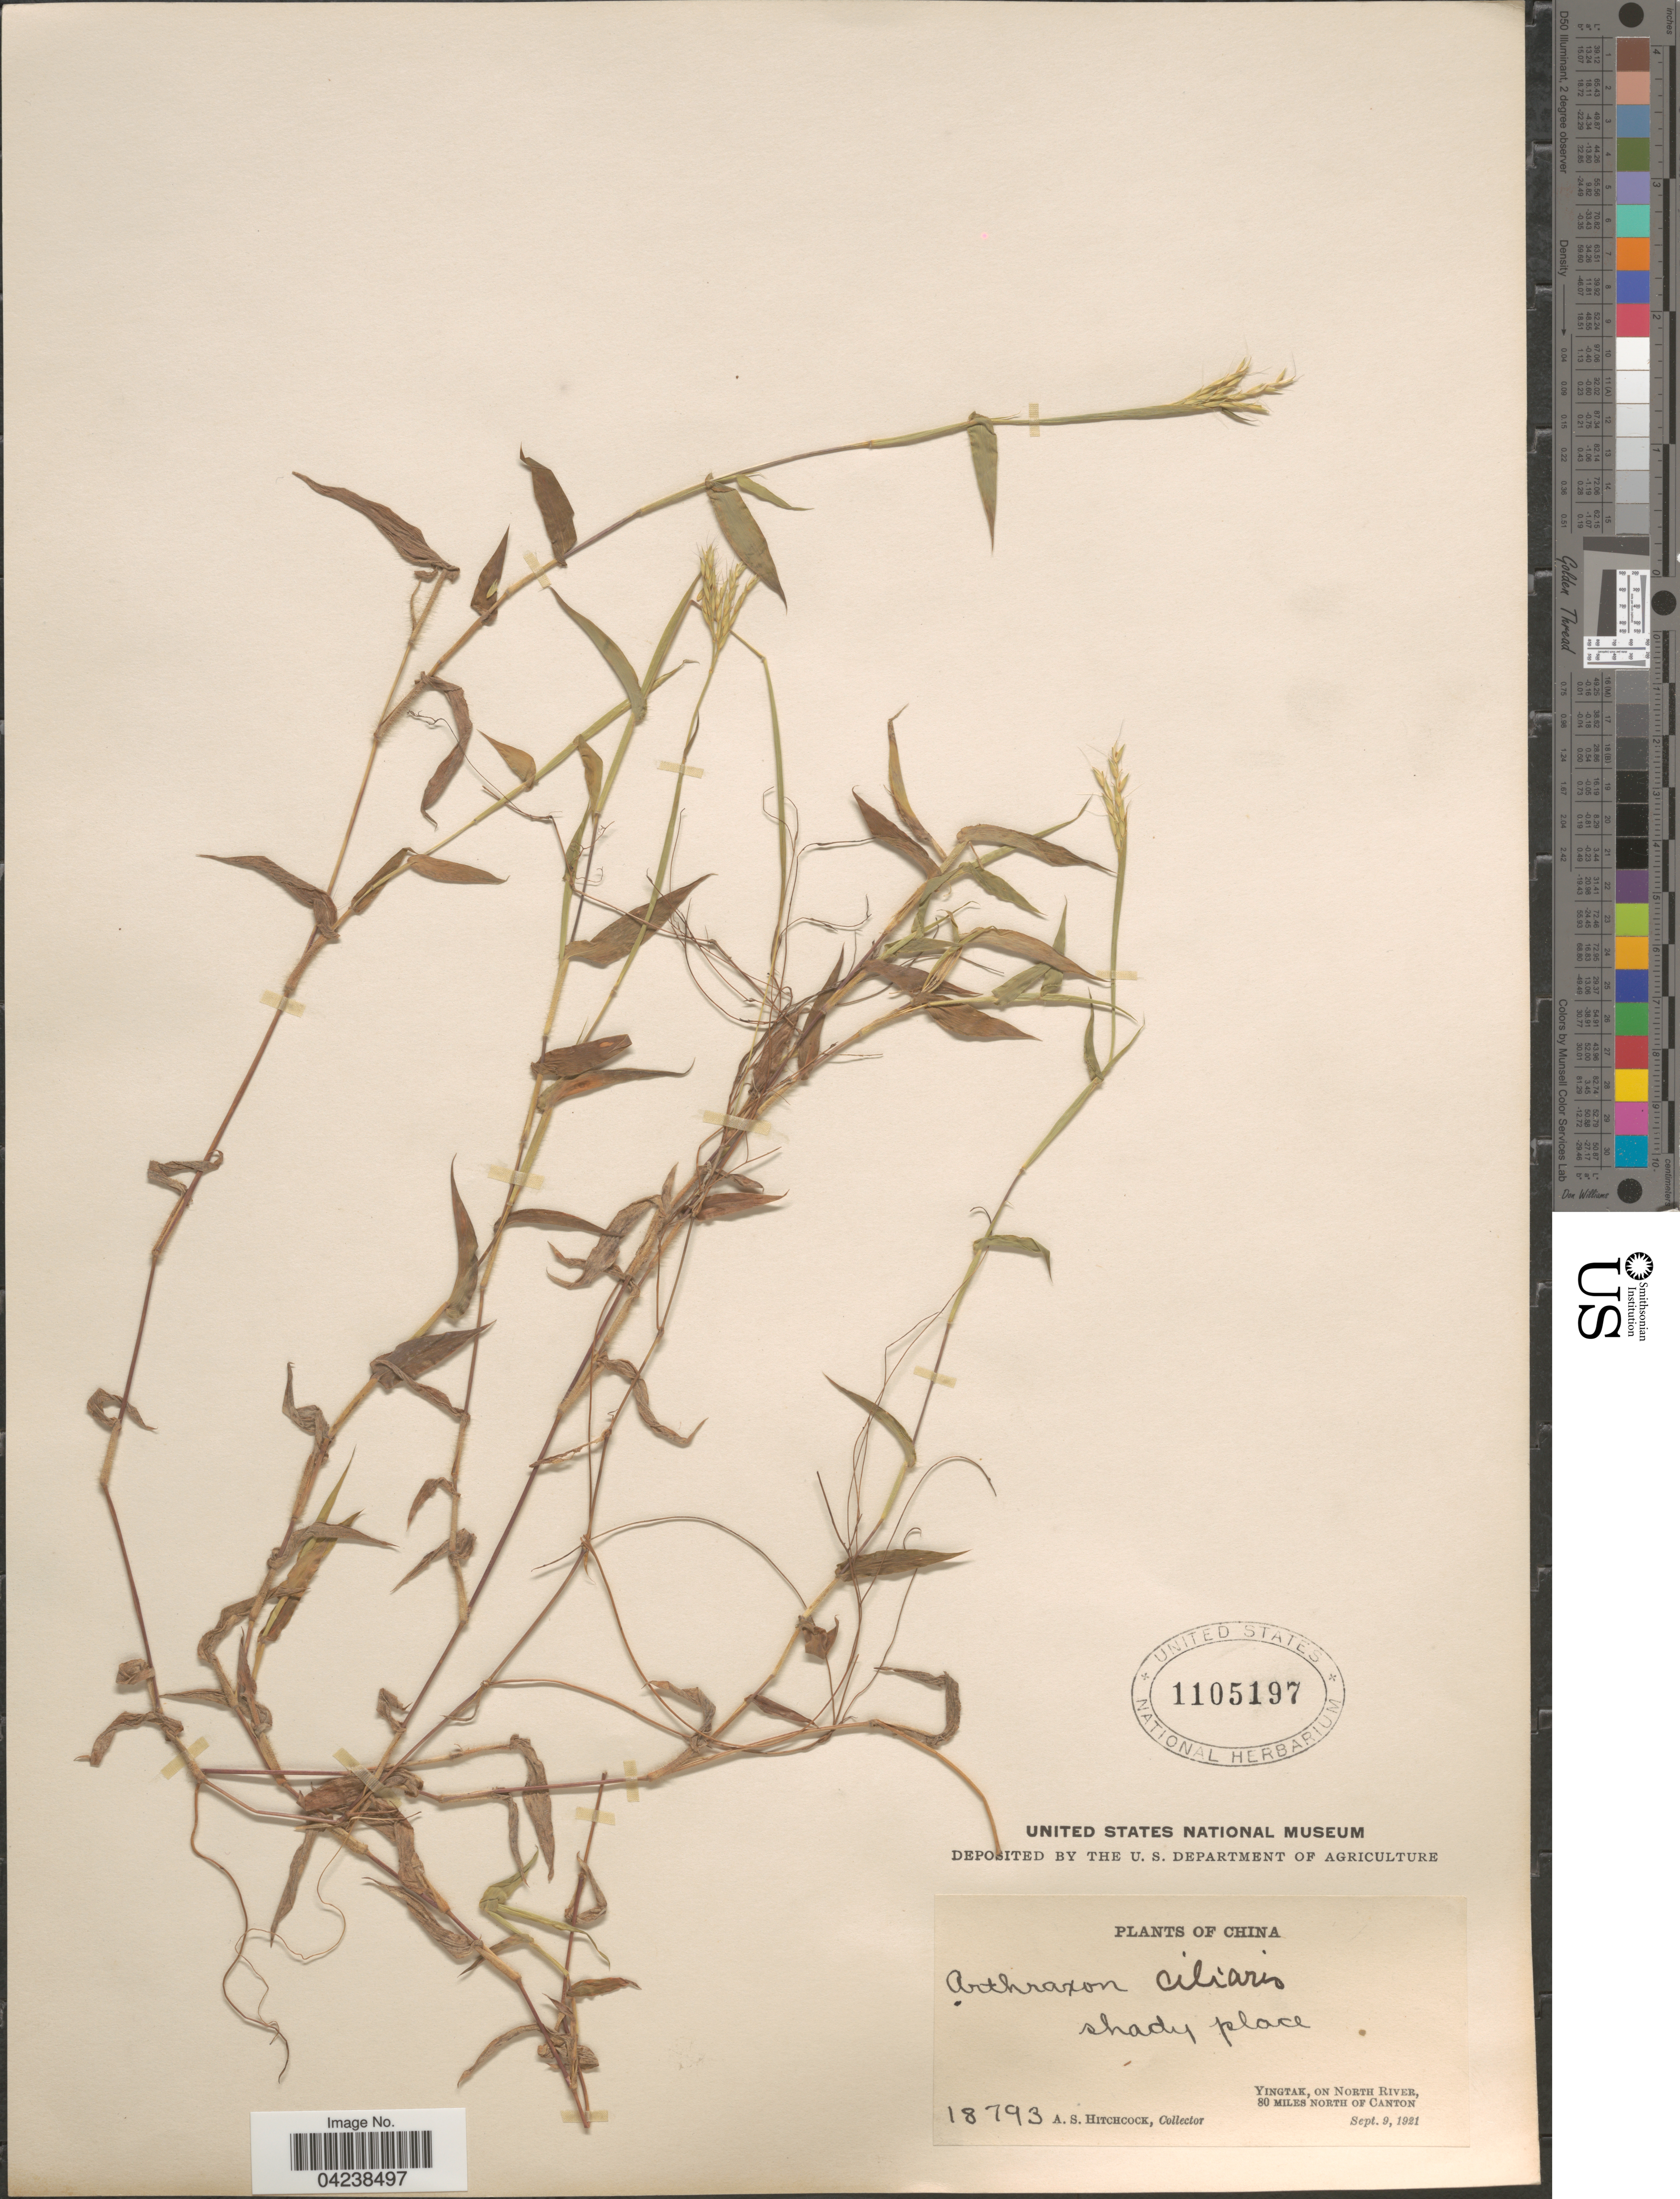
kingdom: Plantae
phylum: Tracheophyta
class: Liliopsida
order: Poales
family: Poaceae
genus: Arthraxon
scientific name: Arthraxon hispidus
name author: (Thunb.) Makino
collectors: A. S. Hitchcock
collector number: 18793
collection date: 1921-09-09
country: China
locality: Yingtak, on North River, 80 miles north of Canton.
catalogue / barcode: US 1105197